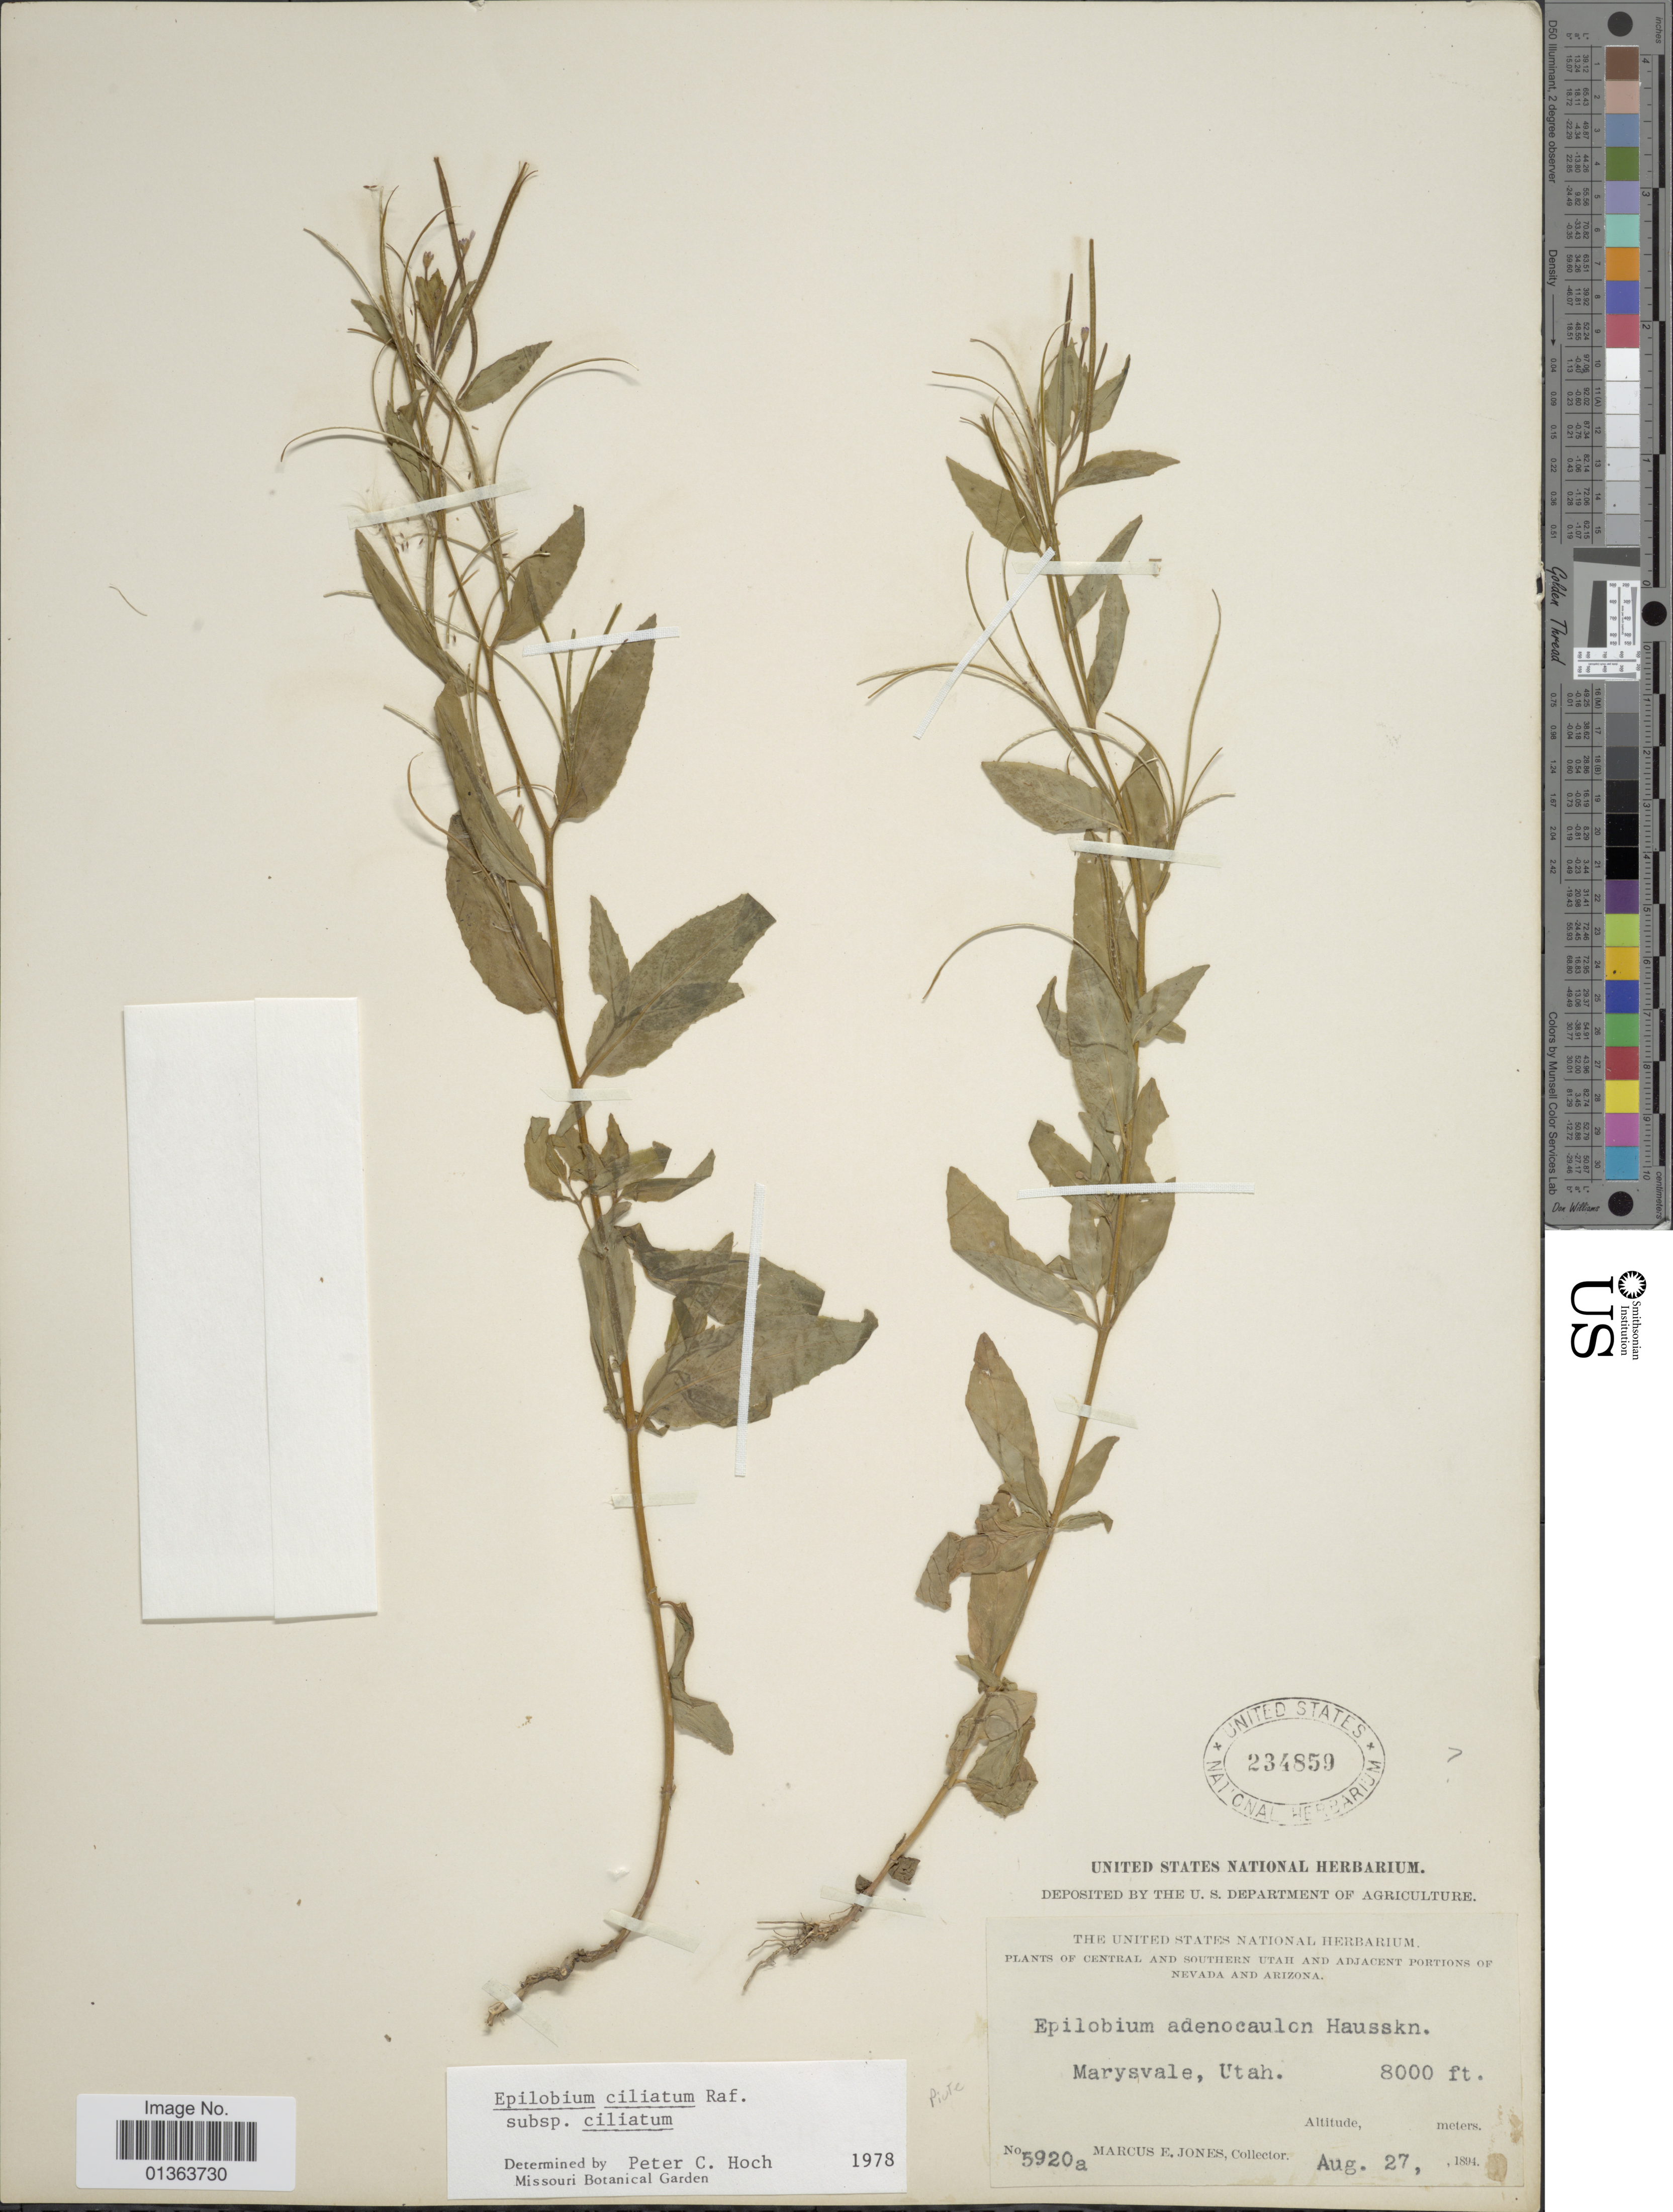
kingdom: Plantae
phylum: Tracheophyta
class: Magnoliopsida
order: Myrtales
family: Onagraceae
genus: Epilobium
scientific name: Epilobium ciliatum subsp. ciliatum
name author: Raf.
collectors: M. E. Jones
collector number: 5920a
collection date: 1894-08-27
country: United States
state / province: Utah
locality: Central and Southern Utah and adjacent portions of Nevada and Arizona. Marysvale.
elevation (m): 2438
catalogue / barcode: US 234859